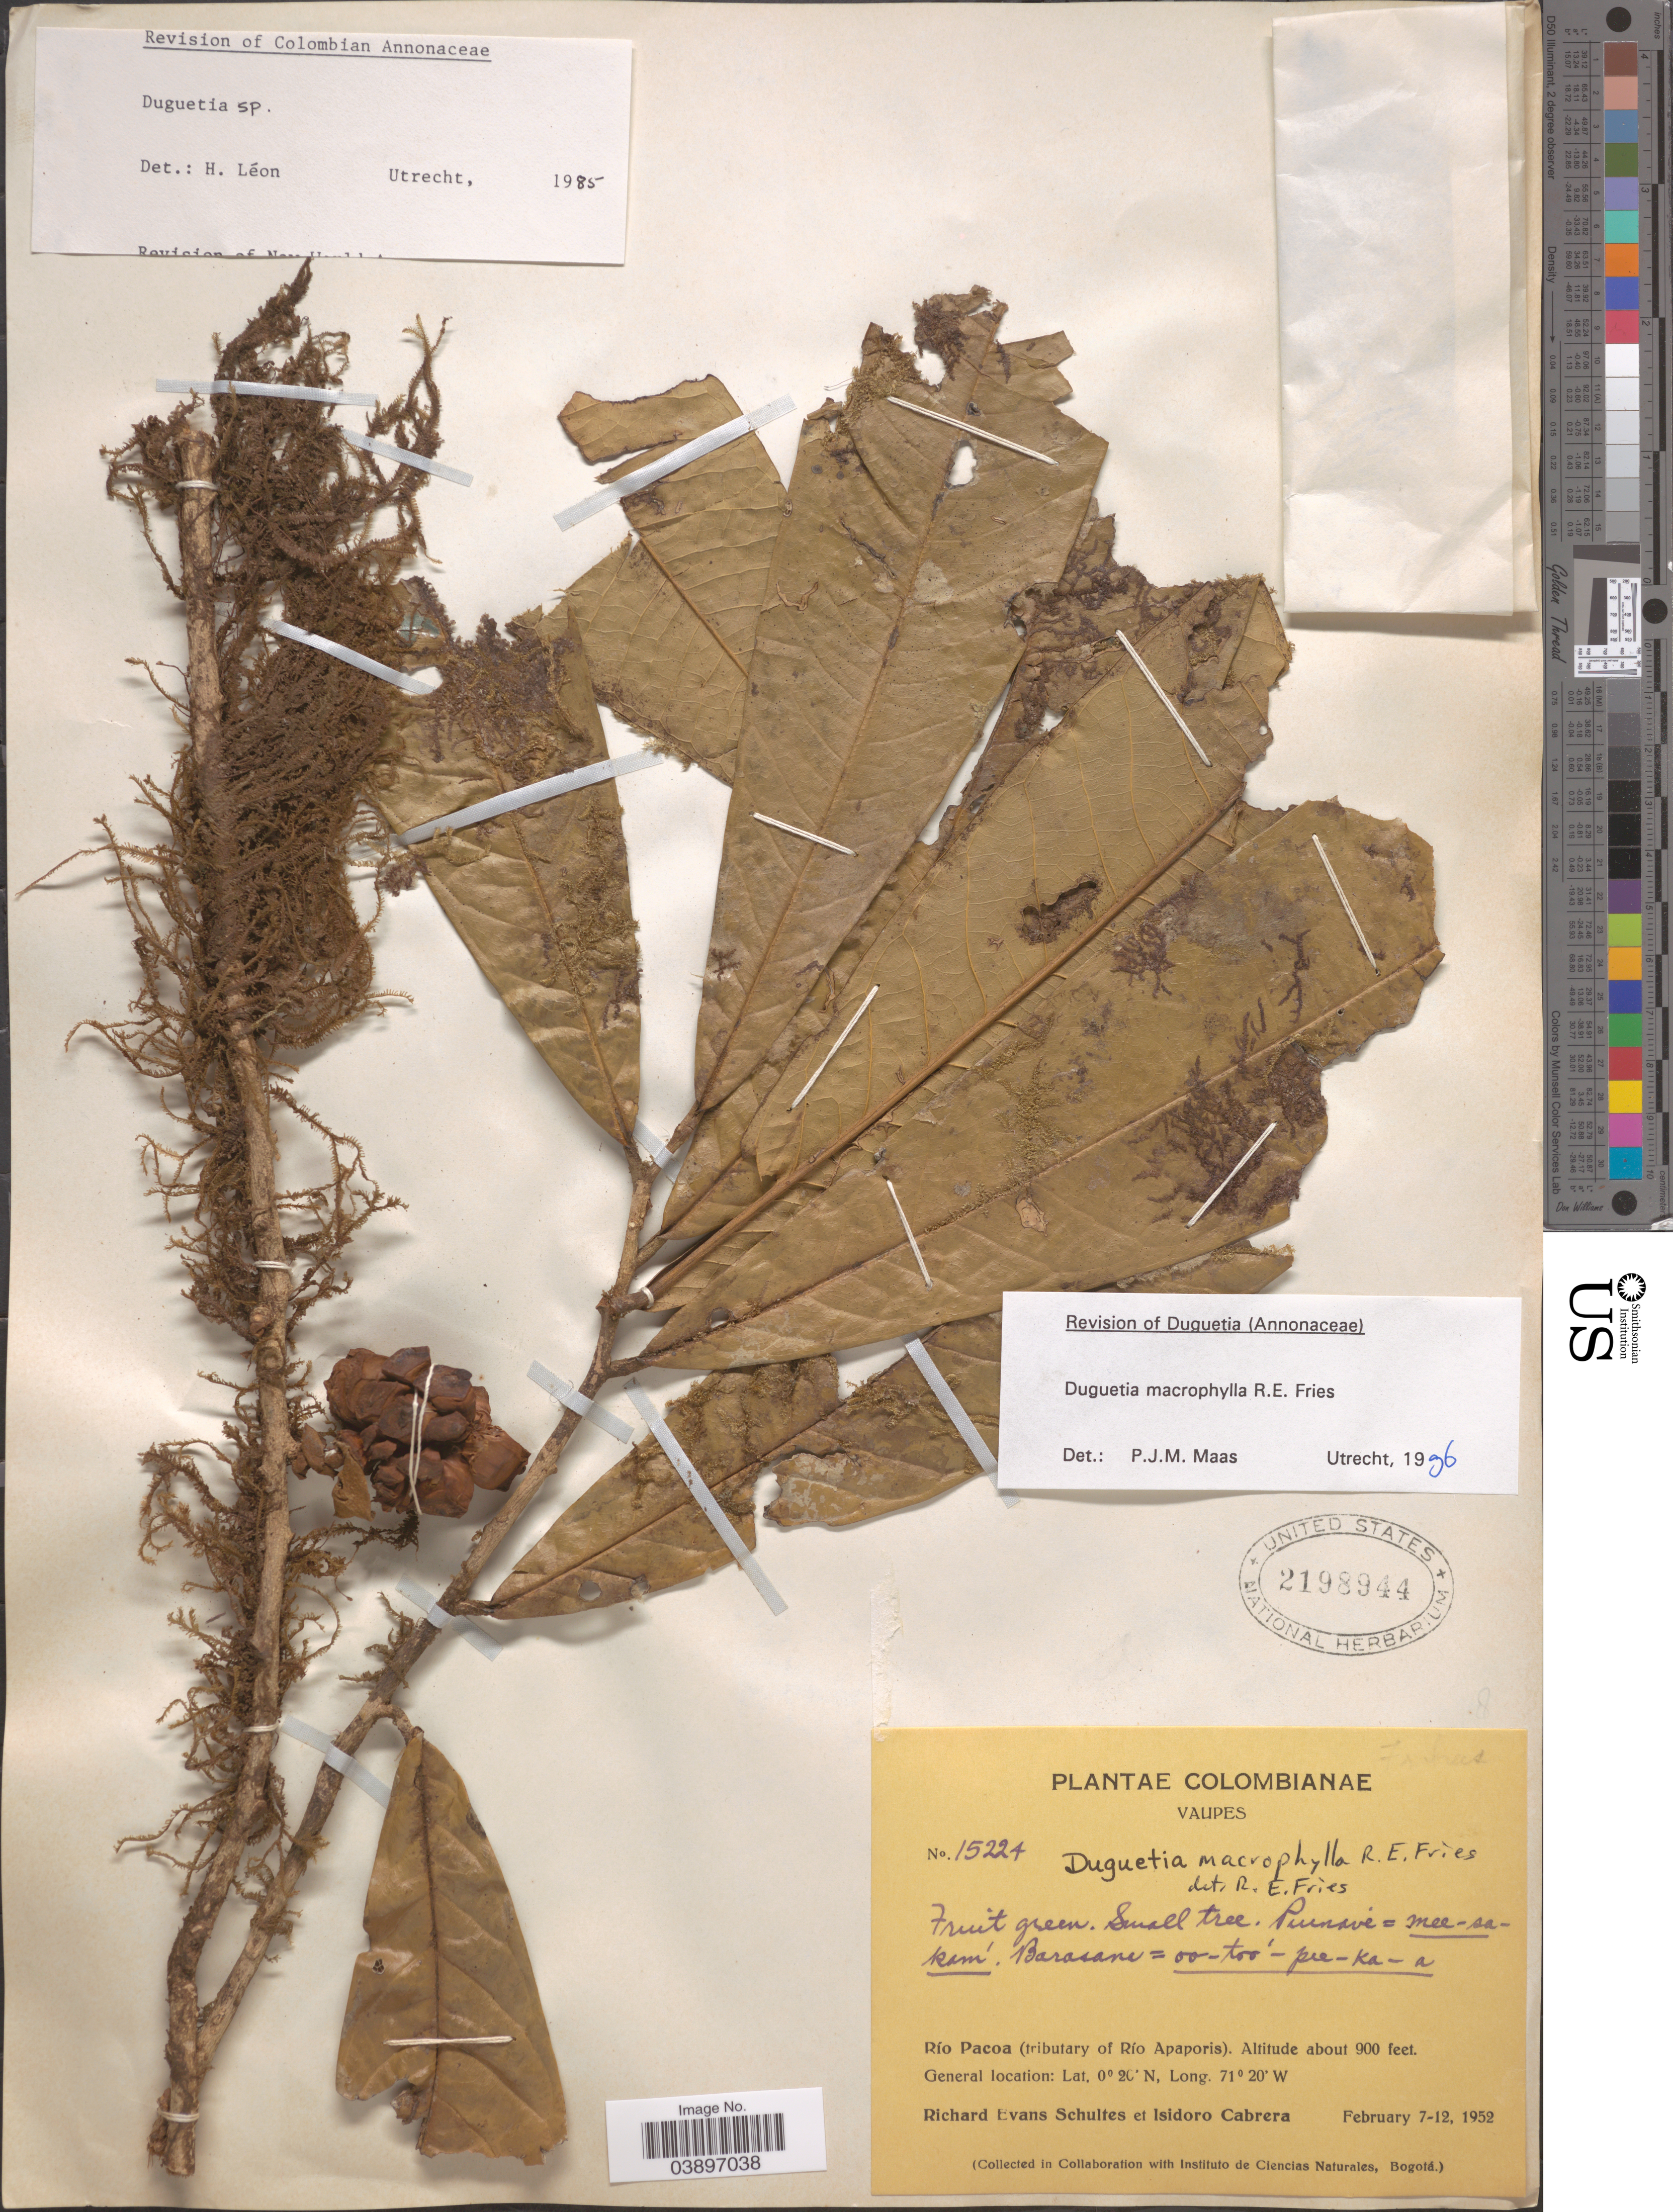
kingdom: Plantae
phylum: Tracheophyta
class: Magnoliopsida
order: Magnoliales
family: Annonaceae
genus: Duguetia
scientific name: Duguetia macrophylla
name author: R.E. Fr.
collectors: R. E. Schultes & I. Cabrera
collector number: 15224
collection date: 1952-02-07/1952-02-12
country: Colombia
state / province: Vaupés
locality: Río Pacoa (tributary of Río Apaporis).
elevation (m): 274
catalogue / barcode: US 2198944